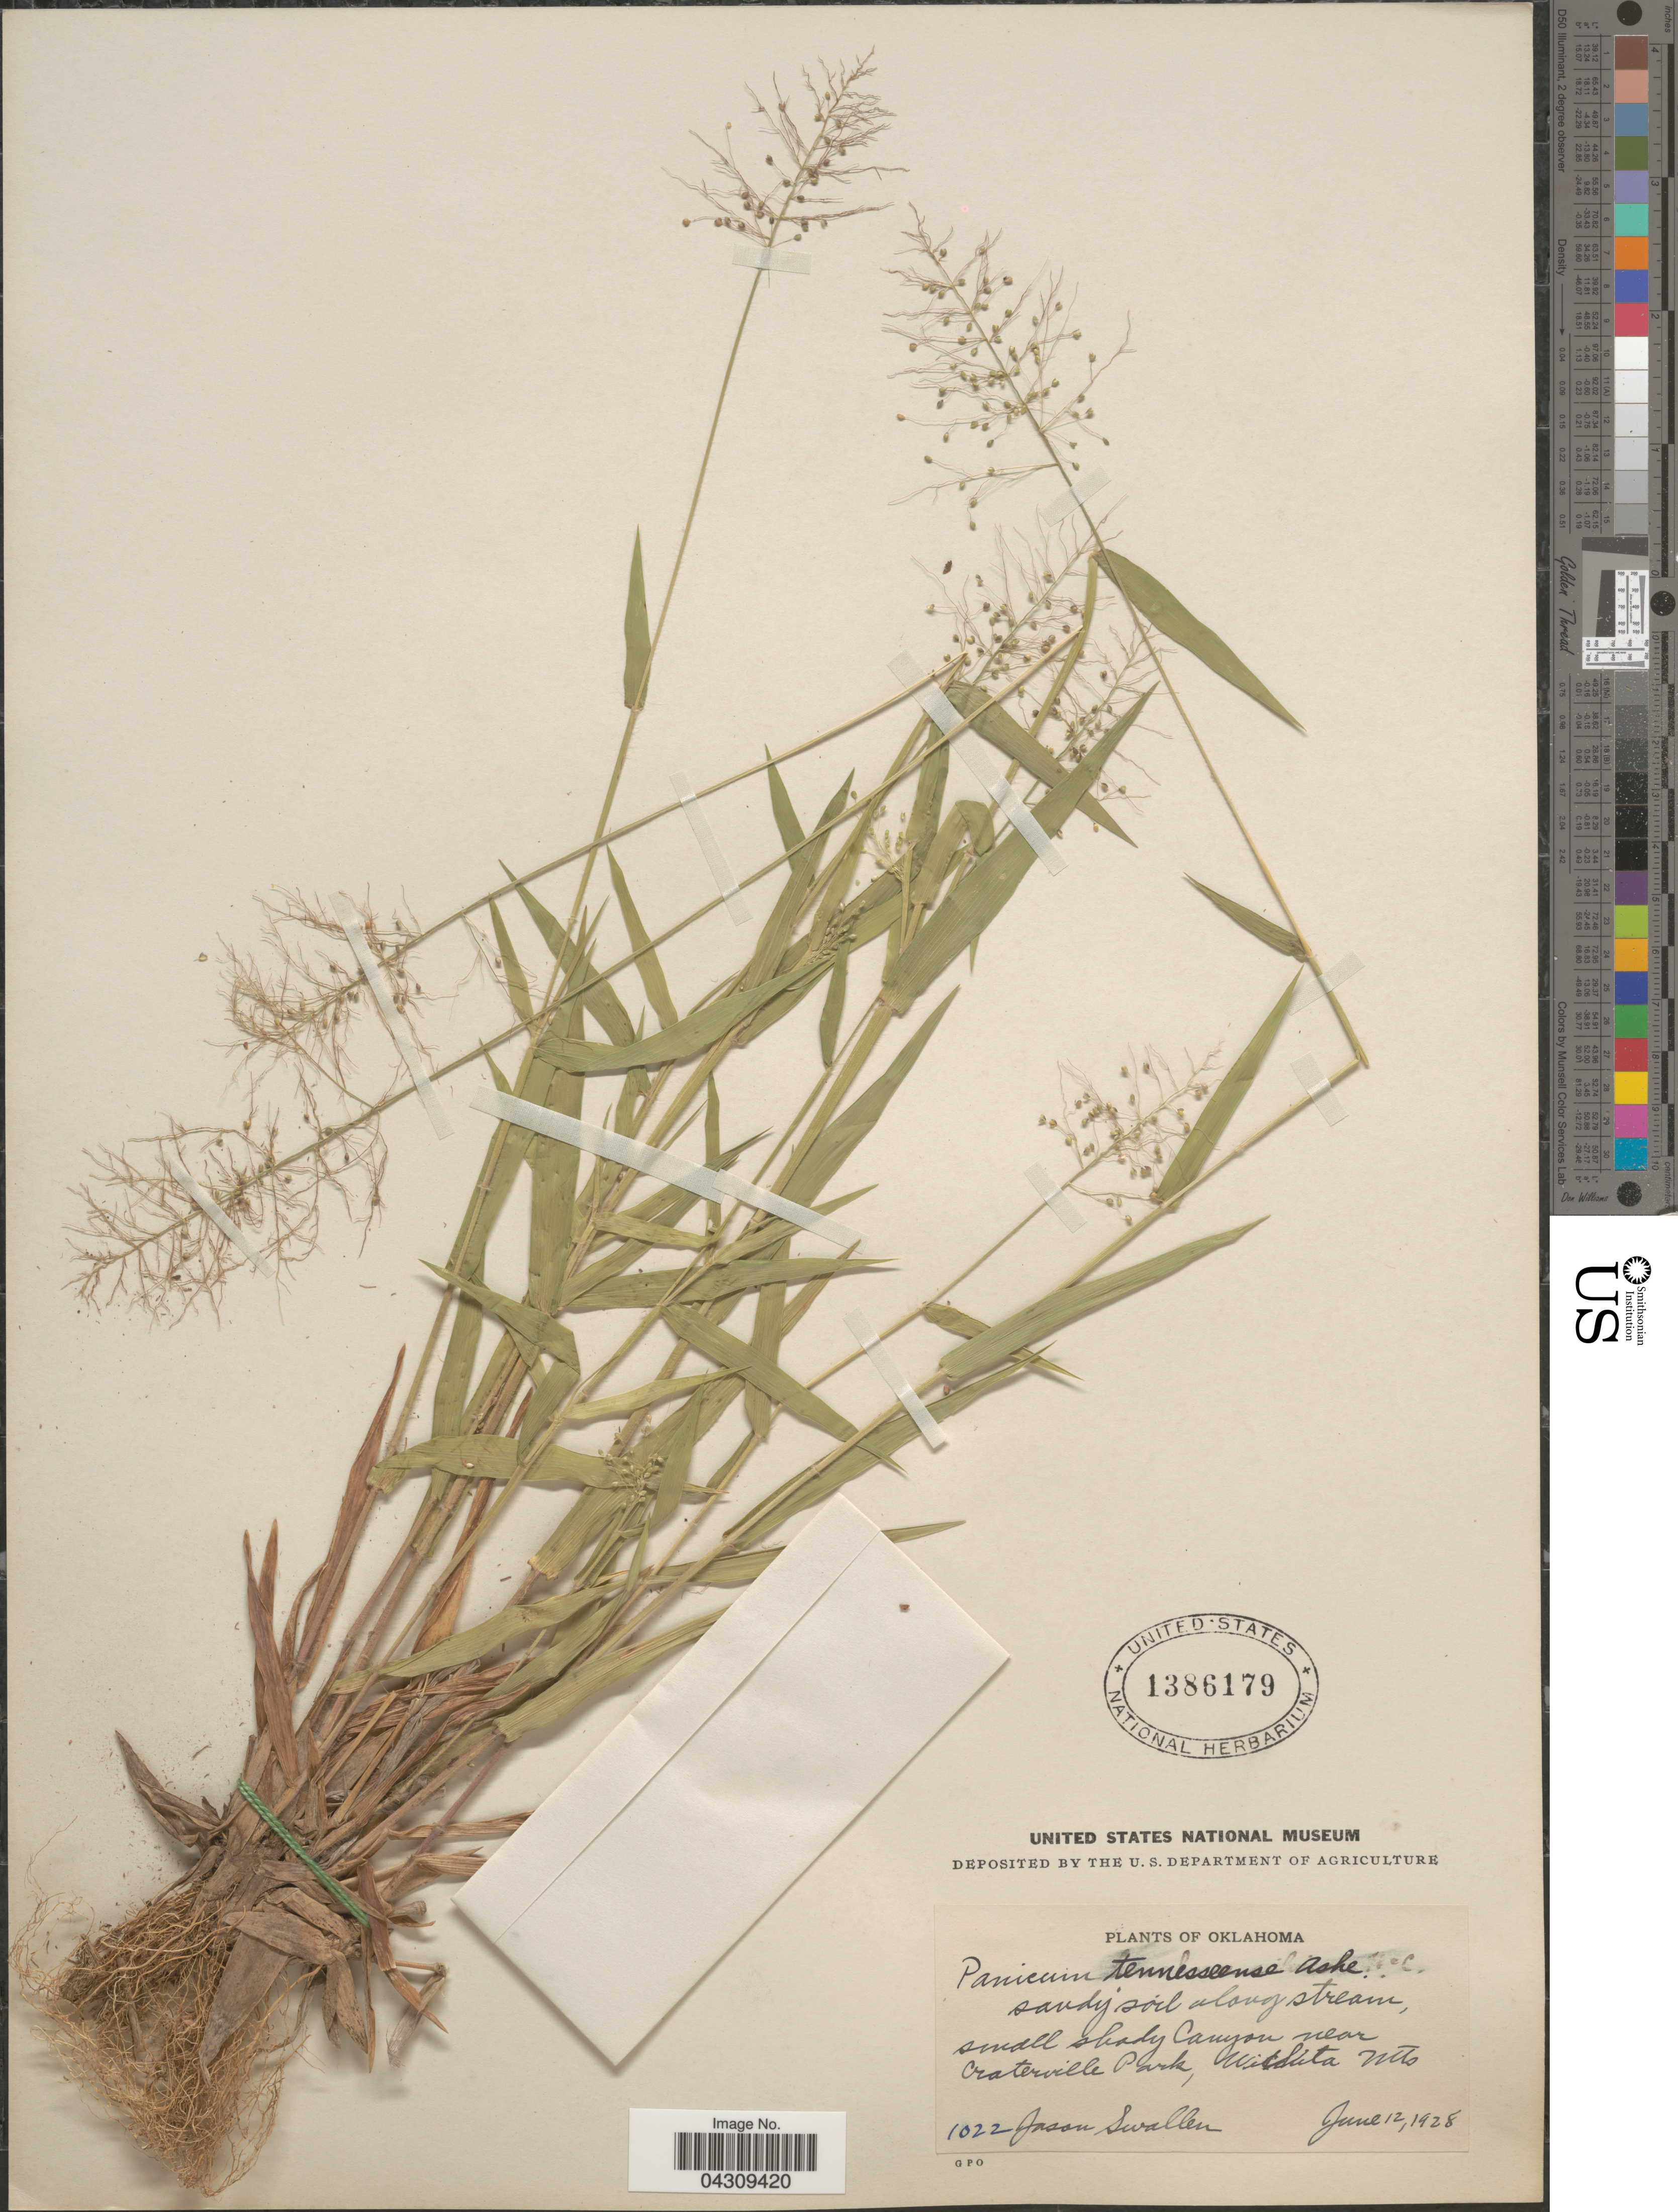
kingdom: Plantae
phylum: Tracheophyta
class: Liliopsida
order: Poales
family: Poaceae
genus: Dichanthelium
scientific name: Dichanthelium acuminatum var. acuminatum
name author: (Sw.) Gould & C.A. Clark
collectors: J. R. Swallen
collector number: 1022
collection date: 1928-06-12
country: United States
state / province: Oklahoma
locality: Sandy soil along stream, small shady Canyon near Craterville Park, Wichita Mts.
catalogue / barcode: US 1386179